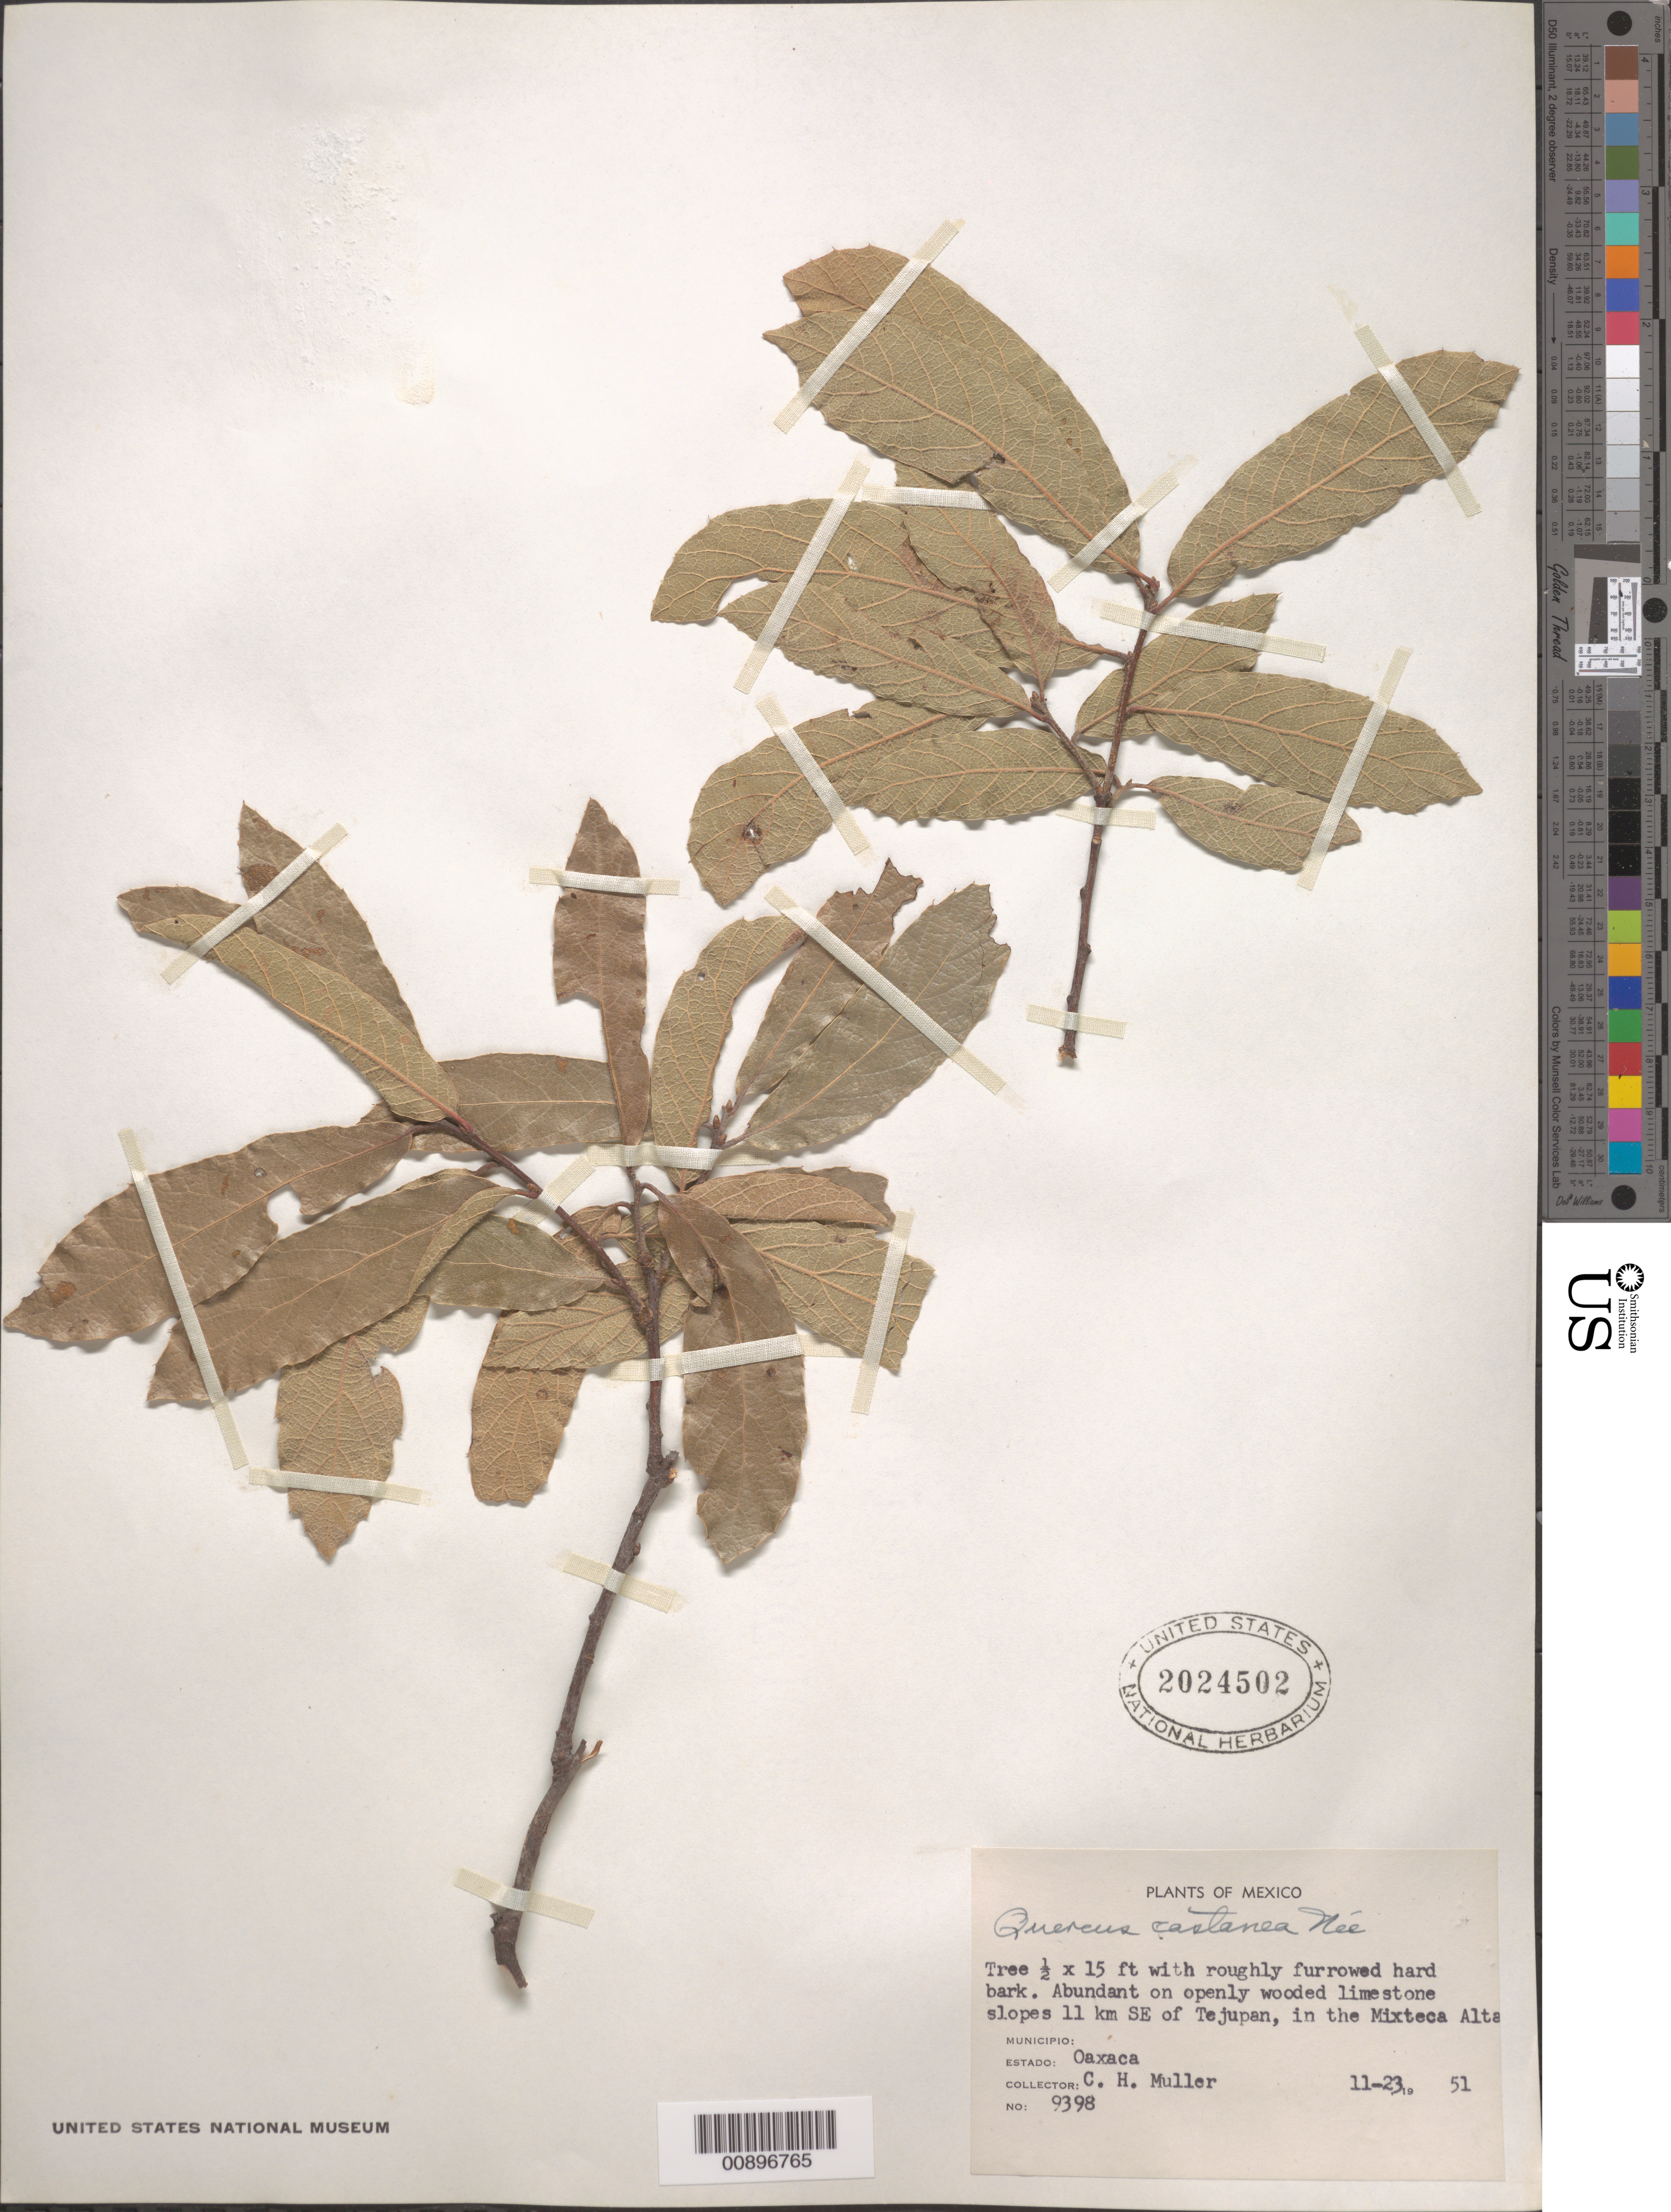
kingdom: Plantae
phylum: Tracheophyta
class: Magnoliopsida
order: Fagales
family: Fagaceae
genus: Quercus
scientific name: Quercus castanea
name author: Née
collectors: C. H. Muller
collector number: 9398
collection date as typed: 23 Nov 1951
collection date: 1951-11-23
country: Mexico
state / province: Oaxaca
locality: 11 km SE of Tejupan, in the Mixteca Alta, Oaxaca.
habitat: Abundant on openly wooded limestone slopes.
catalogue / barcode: US 2024502